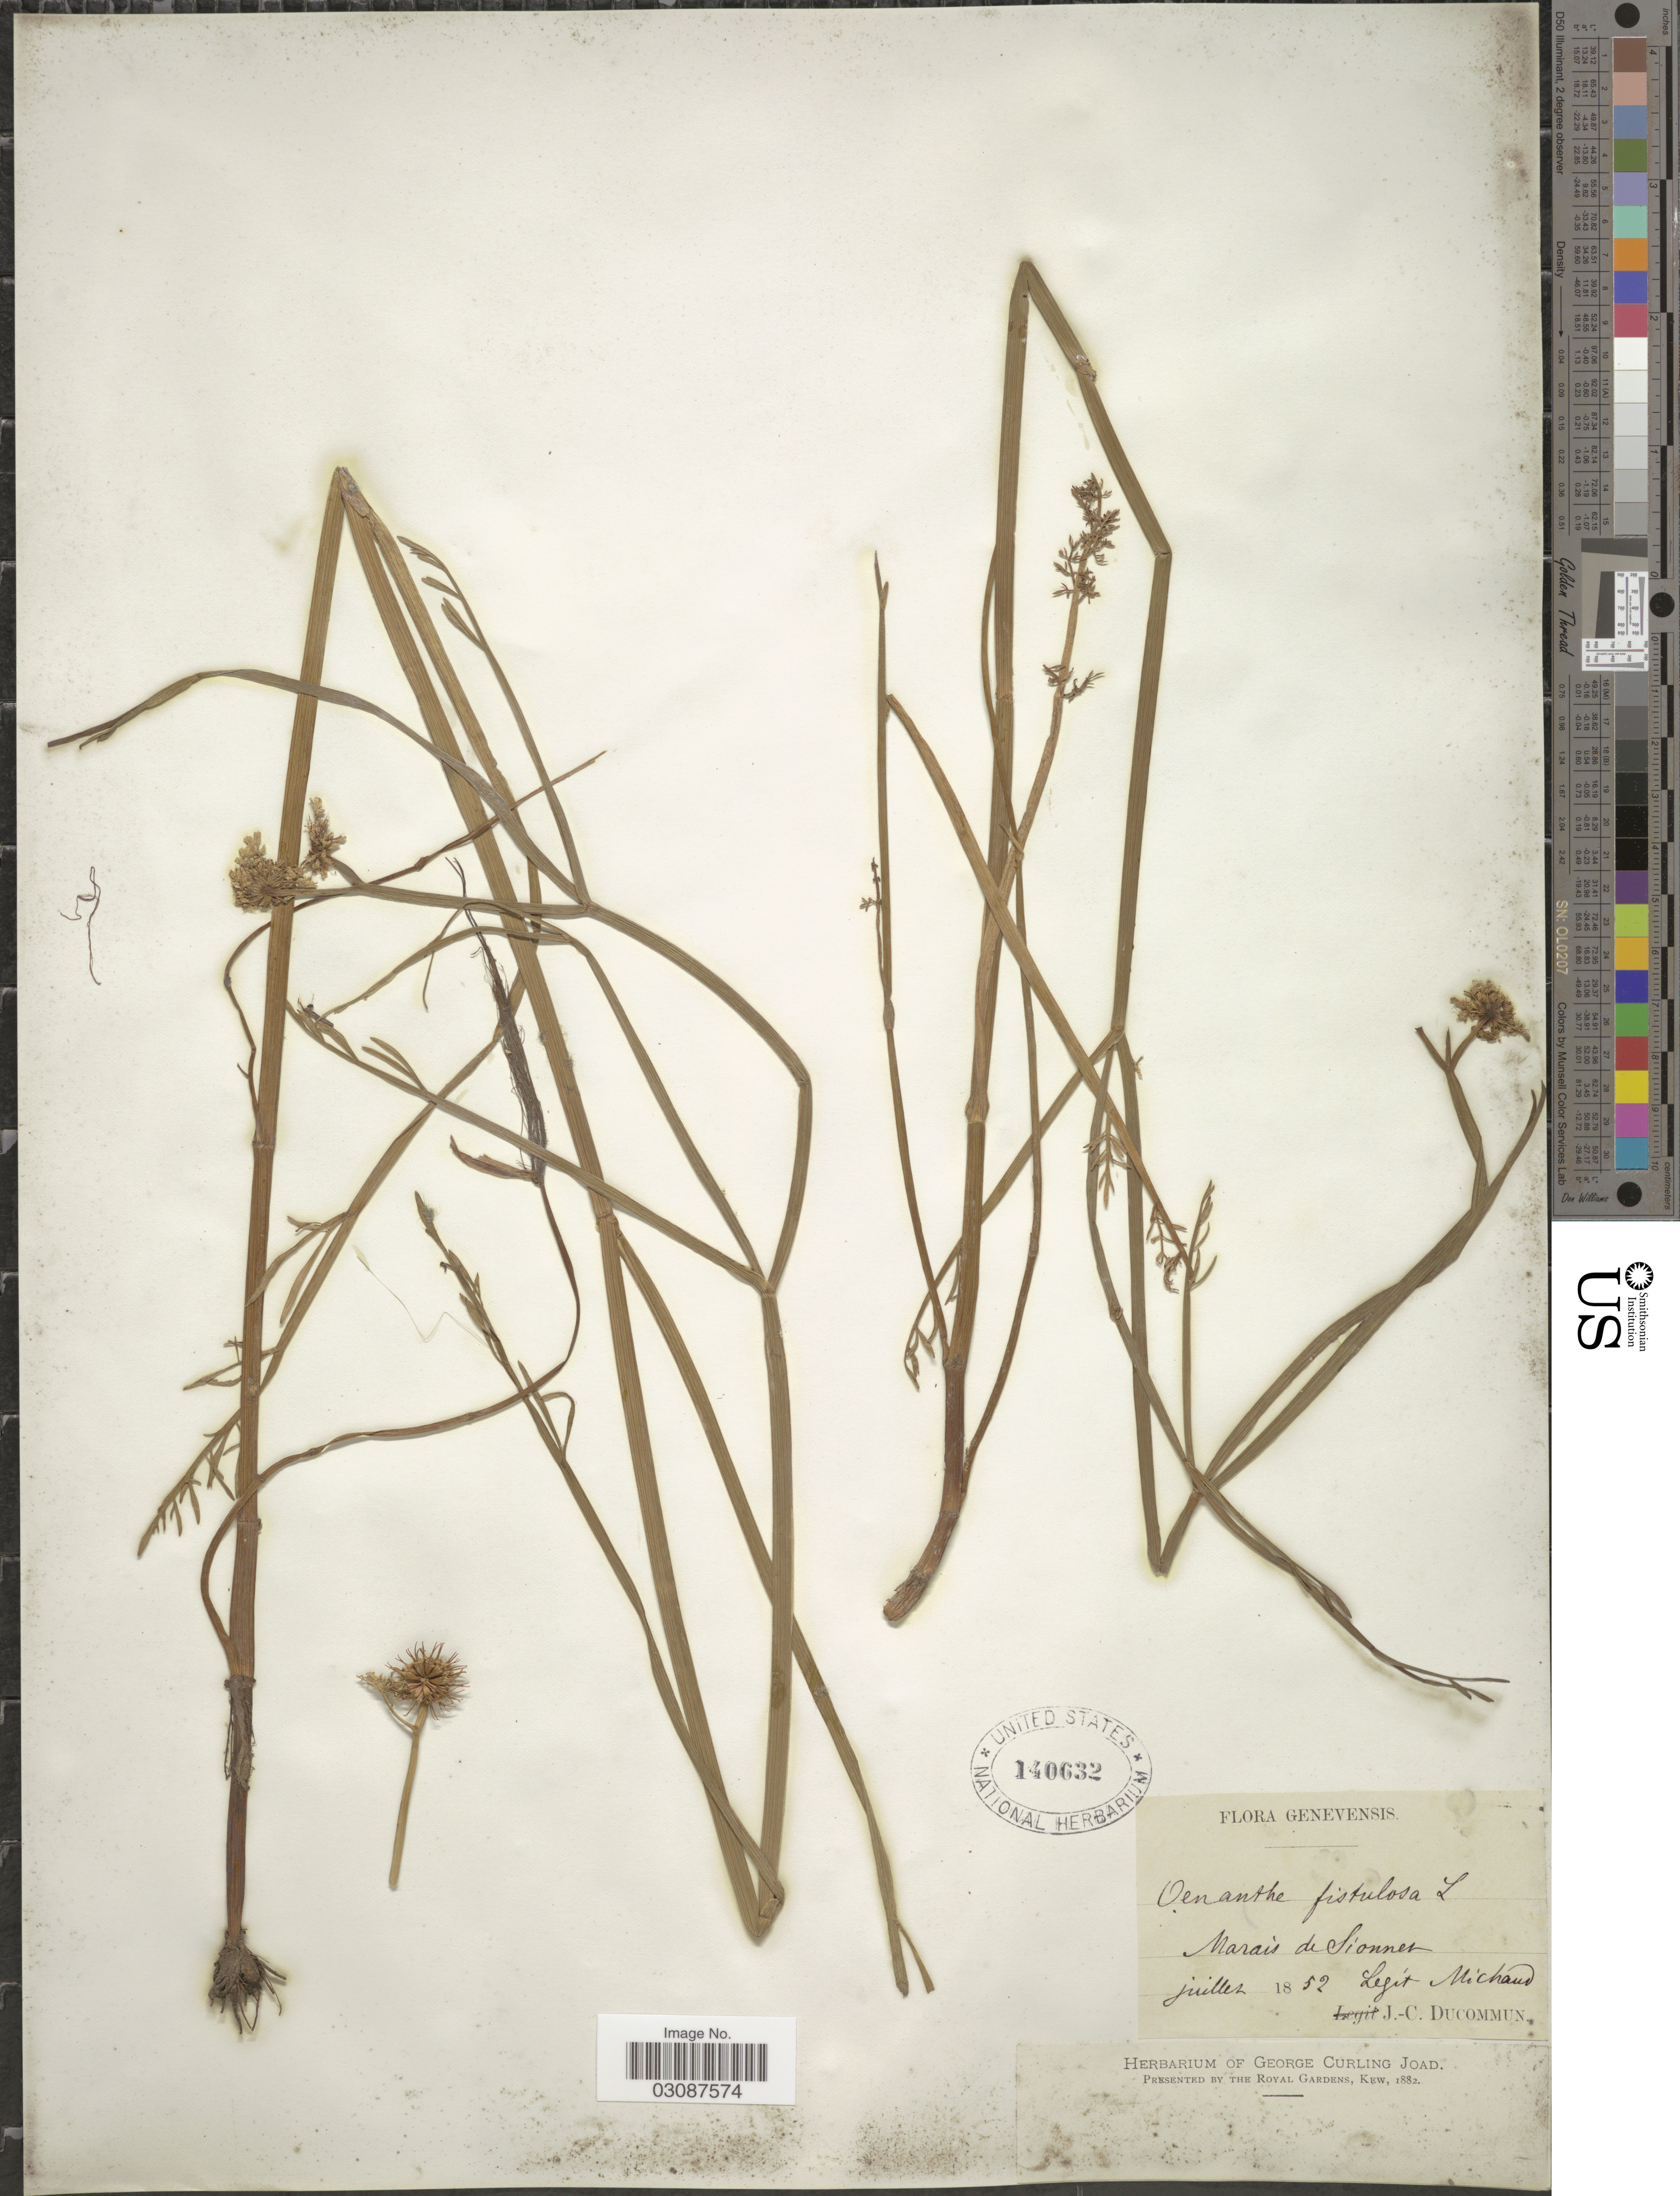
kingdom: Plantae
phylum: Tracheophyta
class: Magnoliopsida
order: Apiales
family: Apiaceae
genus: Oenanthe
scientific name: Oenanthe fistulosa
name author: L.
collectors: Michaud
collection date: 1852-07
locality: Genevensis. Marais de Sionnet.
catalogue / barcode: US 140632